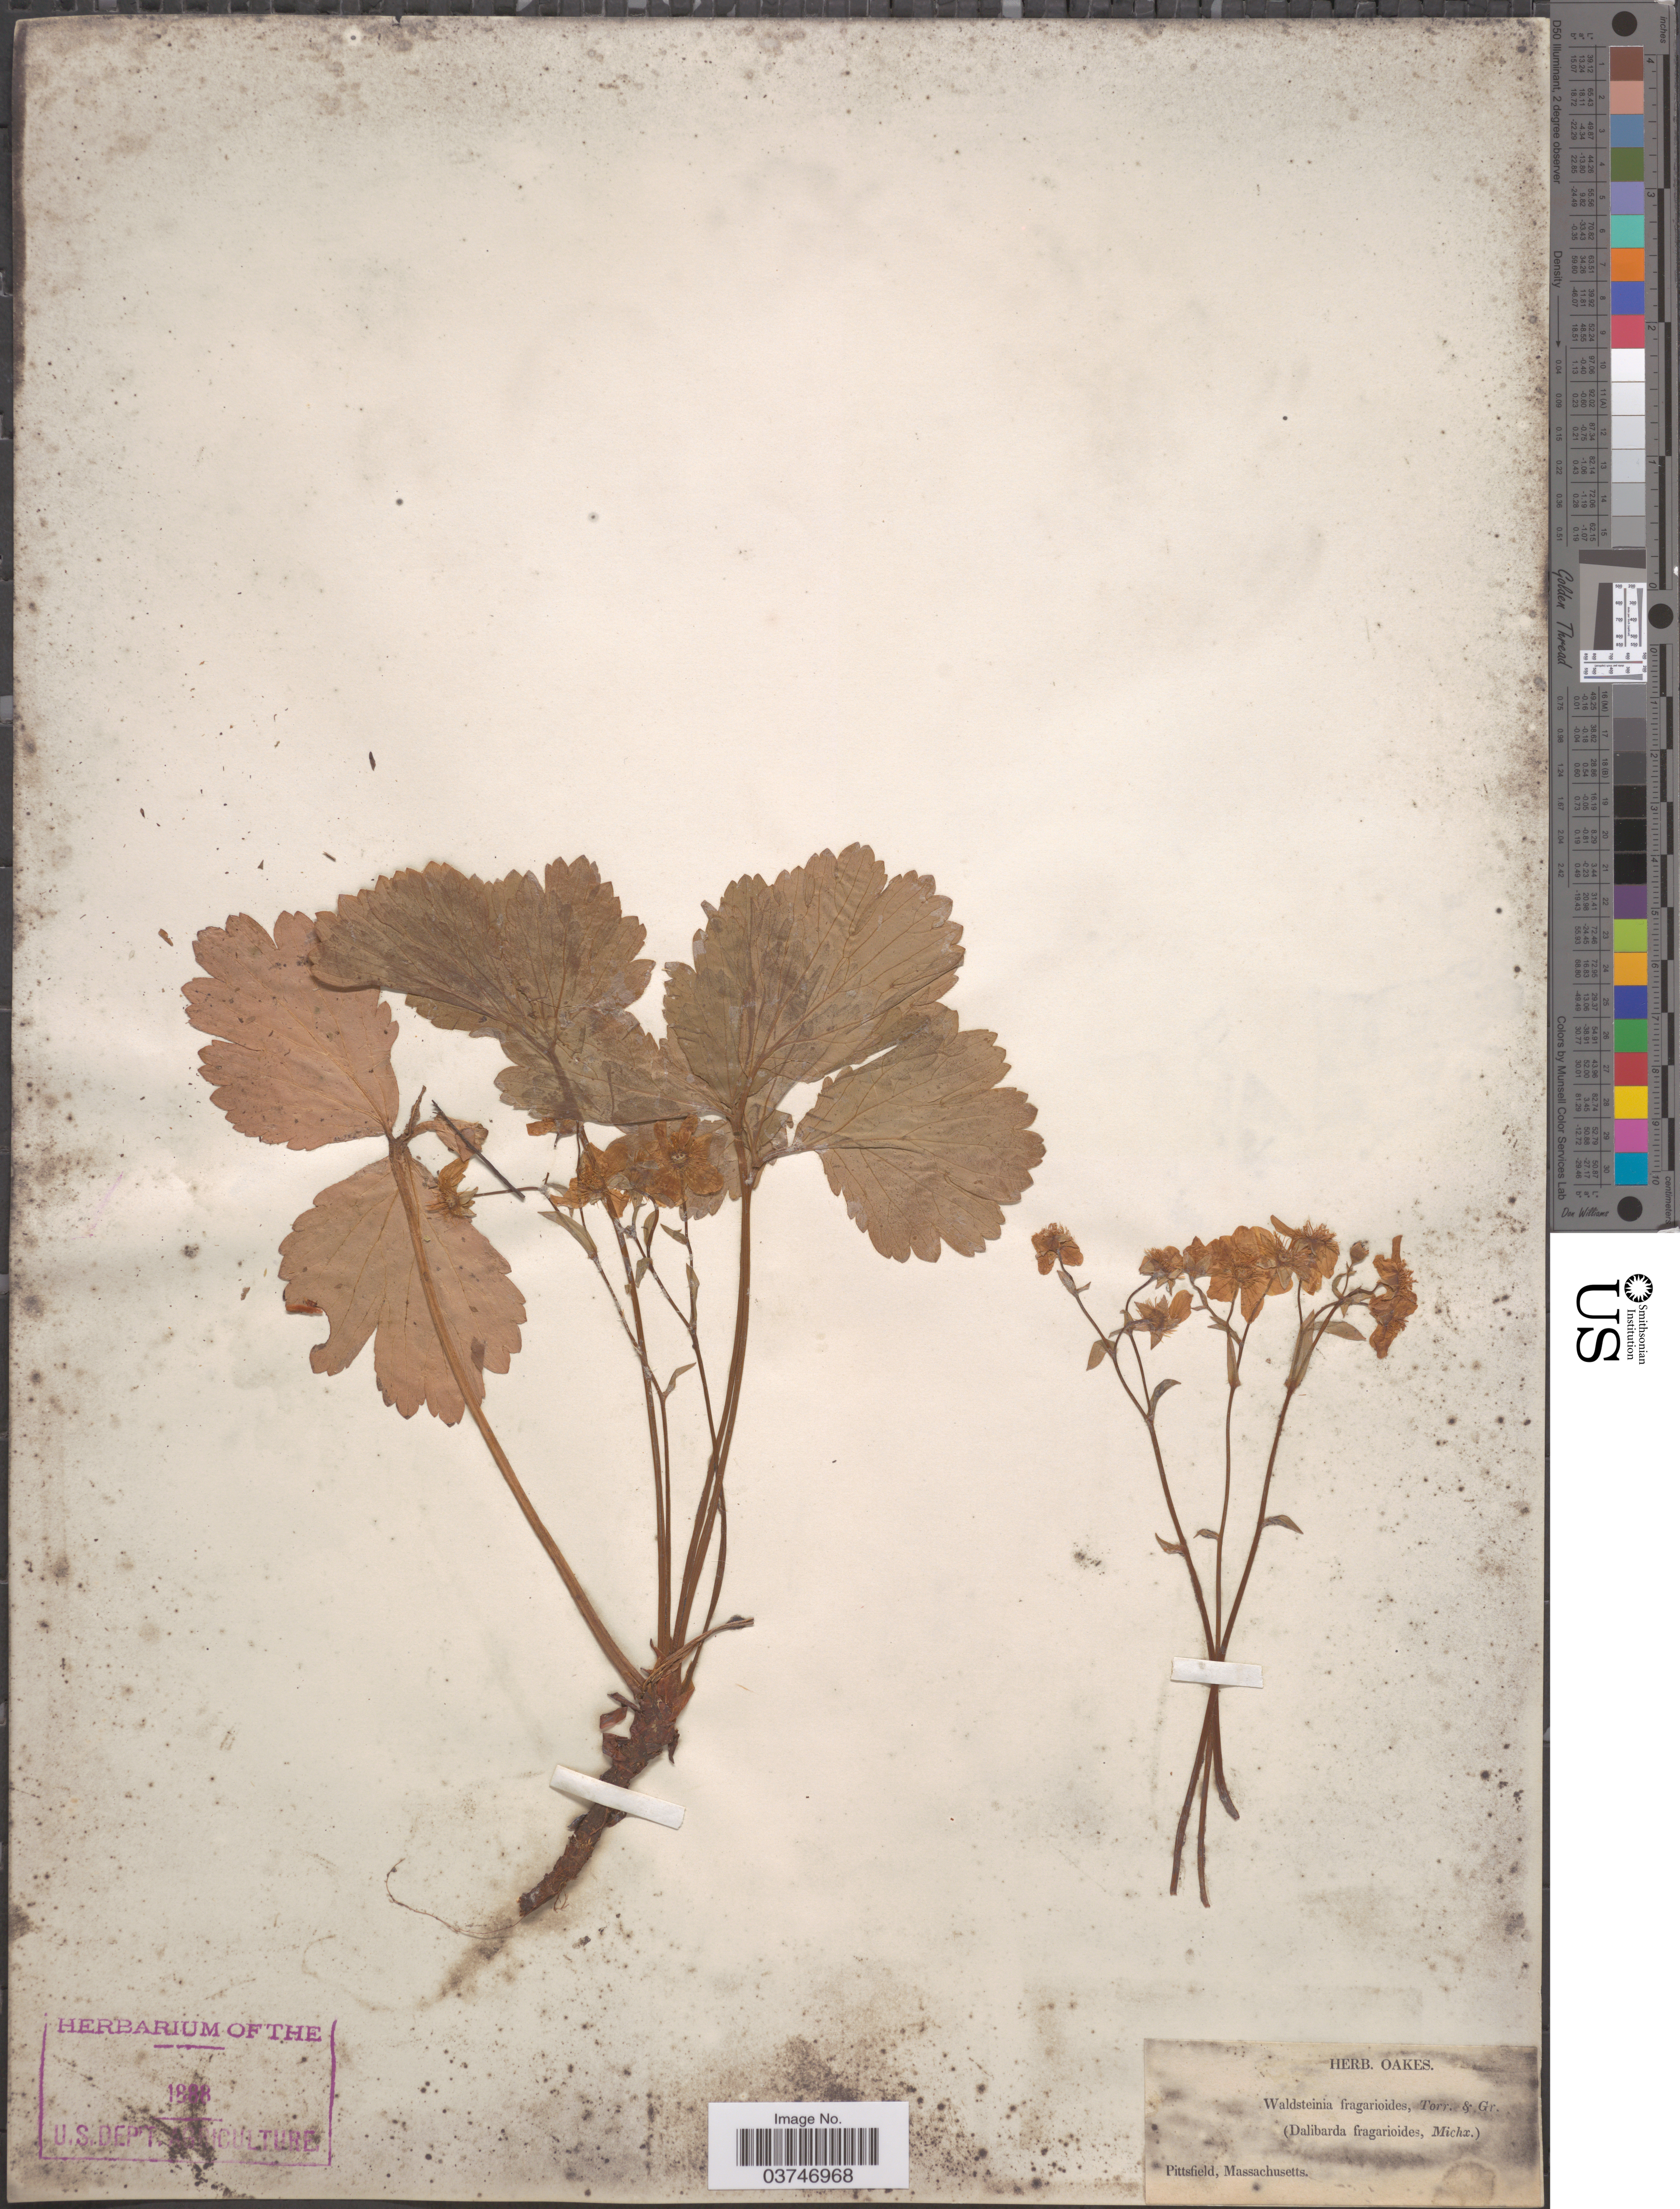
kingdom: Plantae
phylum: Tracheophyta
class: Magnoliopsida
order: Rosales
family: Rosaceae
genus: Waldsteinia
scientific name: Waldsteinia fragarioides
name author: (Michx.) Tratt.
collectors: ex herb. Oakes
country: United States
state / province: Massachusetts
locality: Pittsfield.